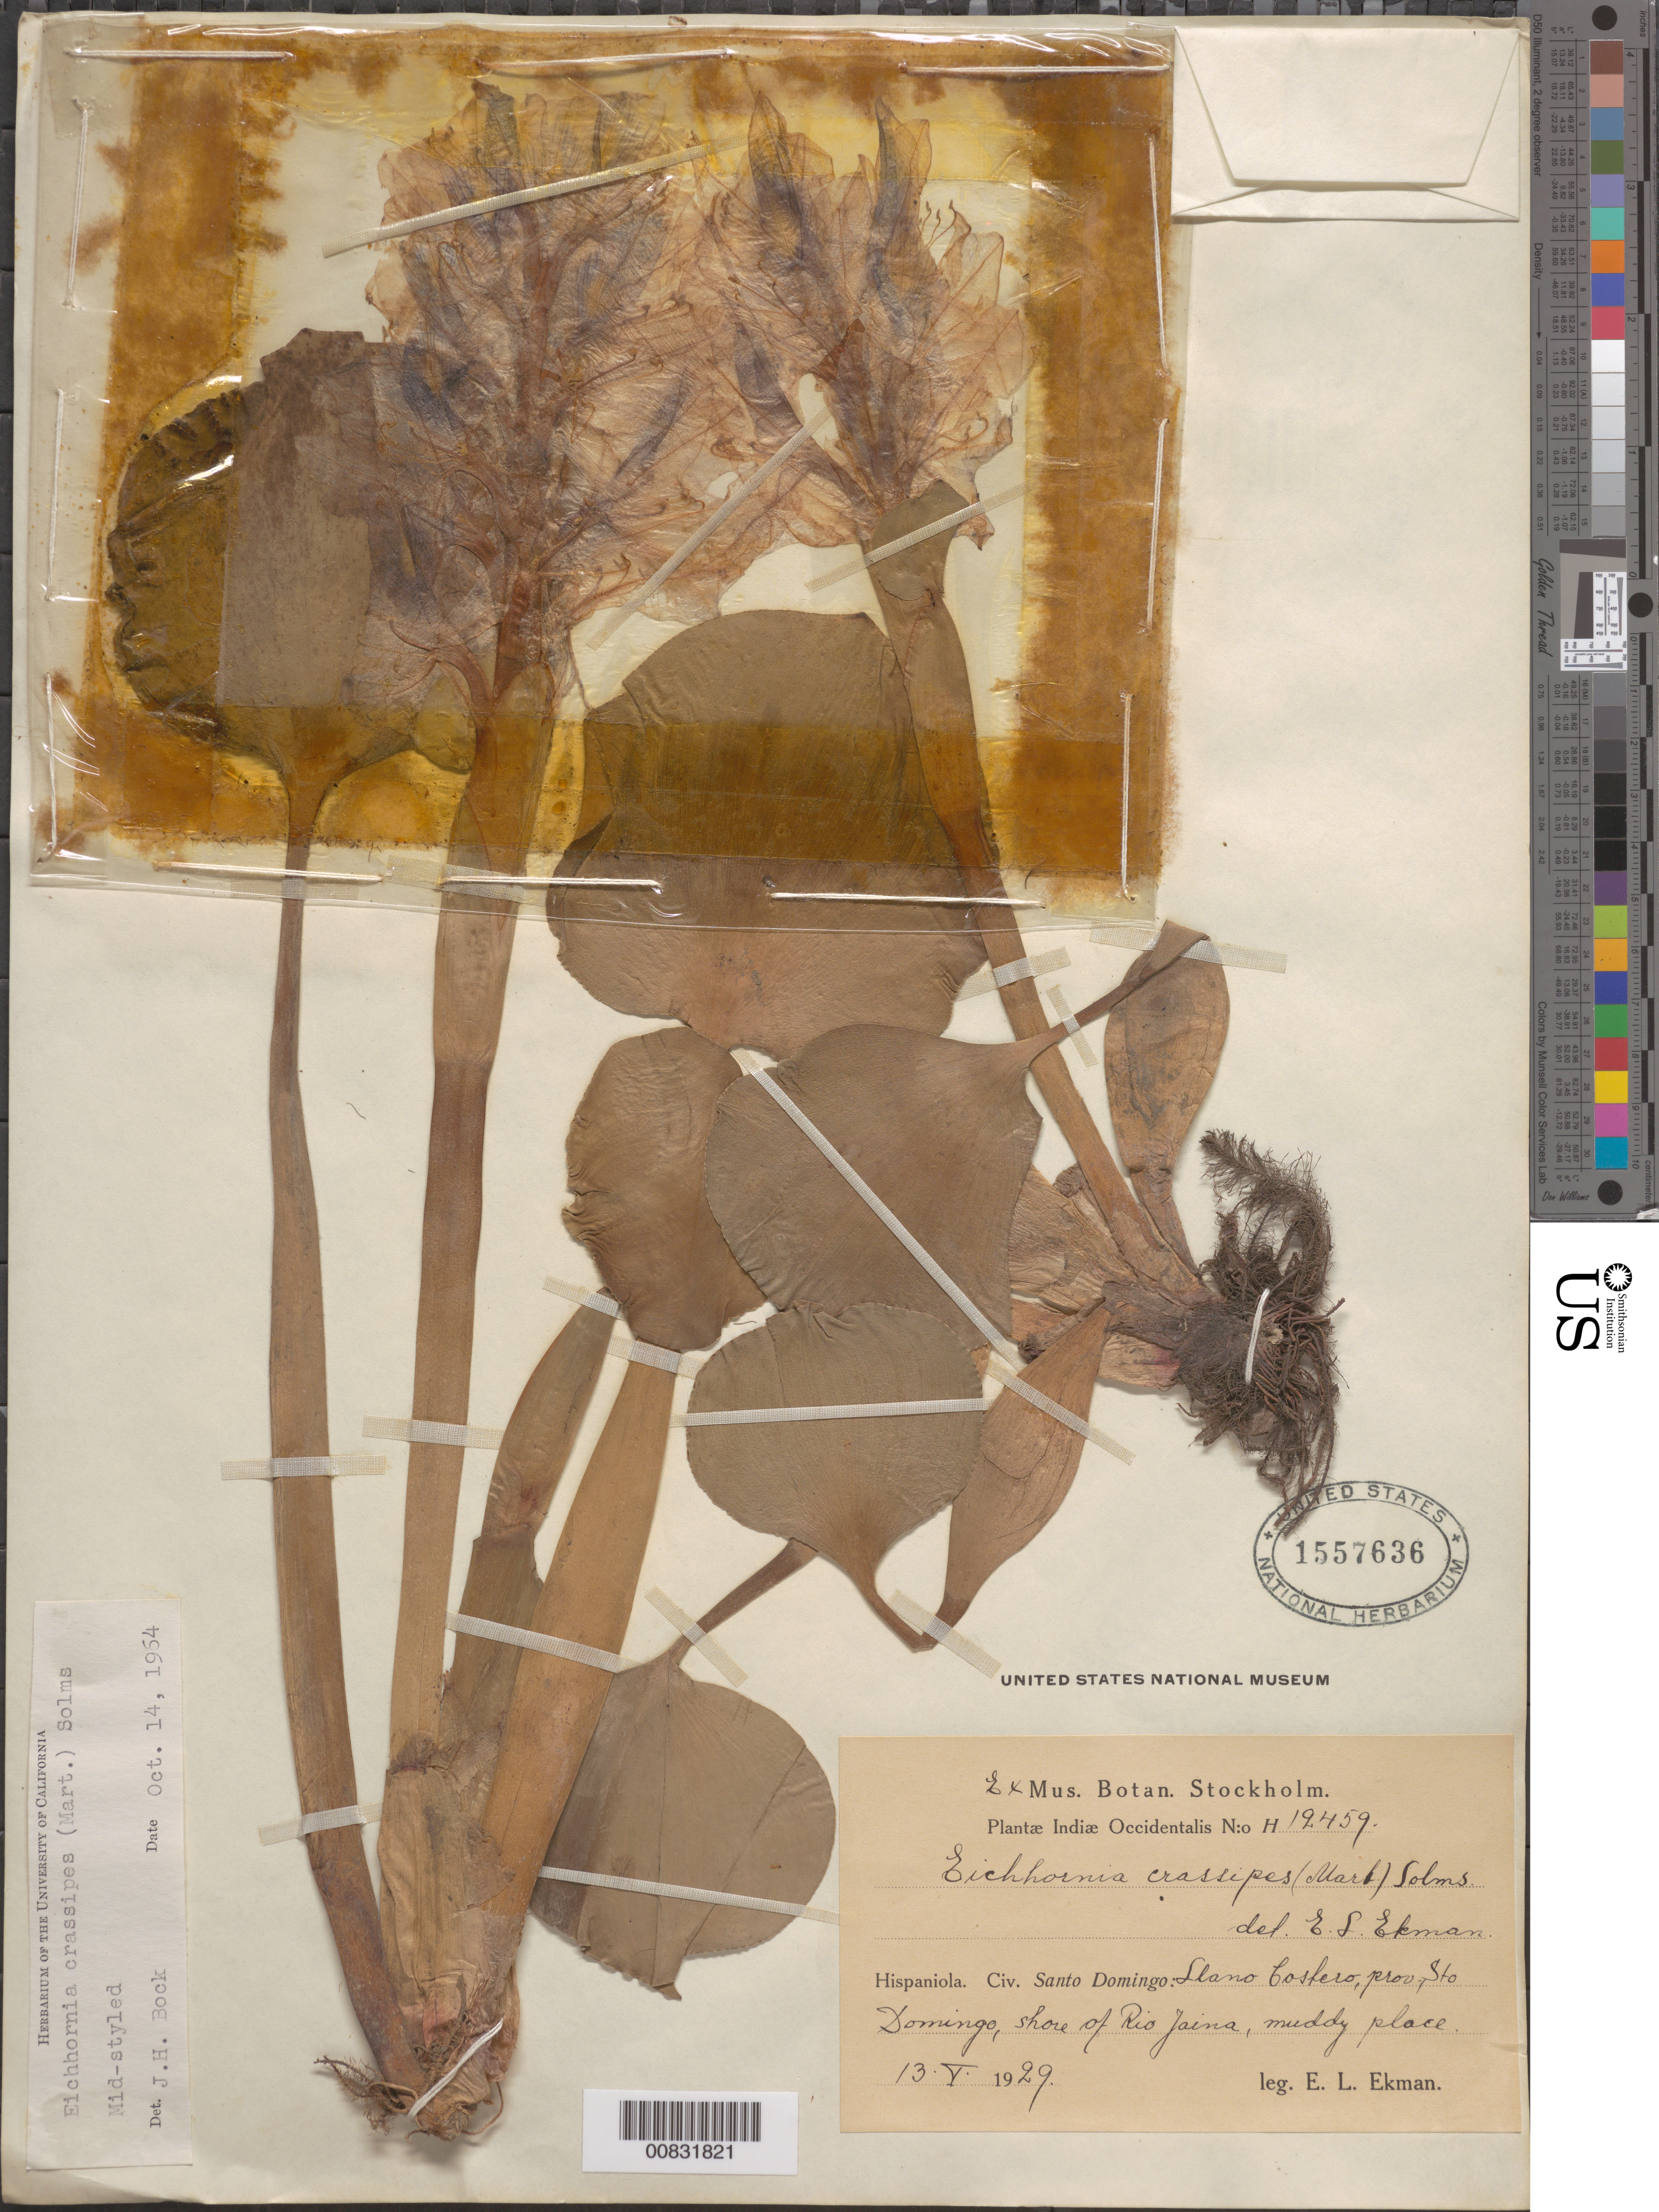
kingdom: Plantae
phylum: Tracheophyta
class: Liliopsida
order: Commelinales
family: Pontederiaceae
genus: Eichhornia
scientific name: Eichhornia crassipes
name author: (Mart.) Solms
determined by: Bock, J. H.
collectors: E. L. Ekman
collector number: H 12459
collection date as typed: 13 May 1929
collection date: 1929-05-13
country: Dominican Republic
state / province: Distrito Nacional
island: Hispaniola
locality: Llano Costero, Prov. Sto. Domingo, shore of Río Jaina.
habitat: Shore of river, muddy place.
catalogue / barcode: US 1557636